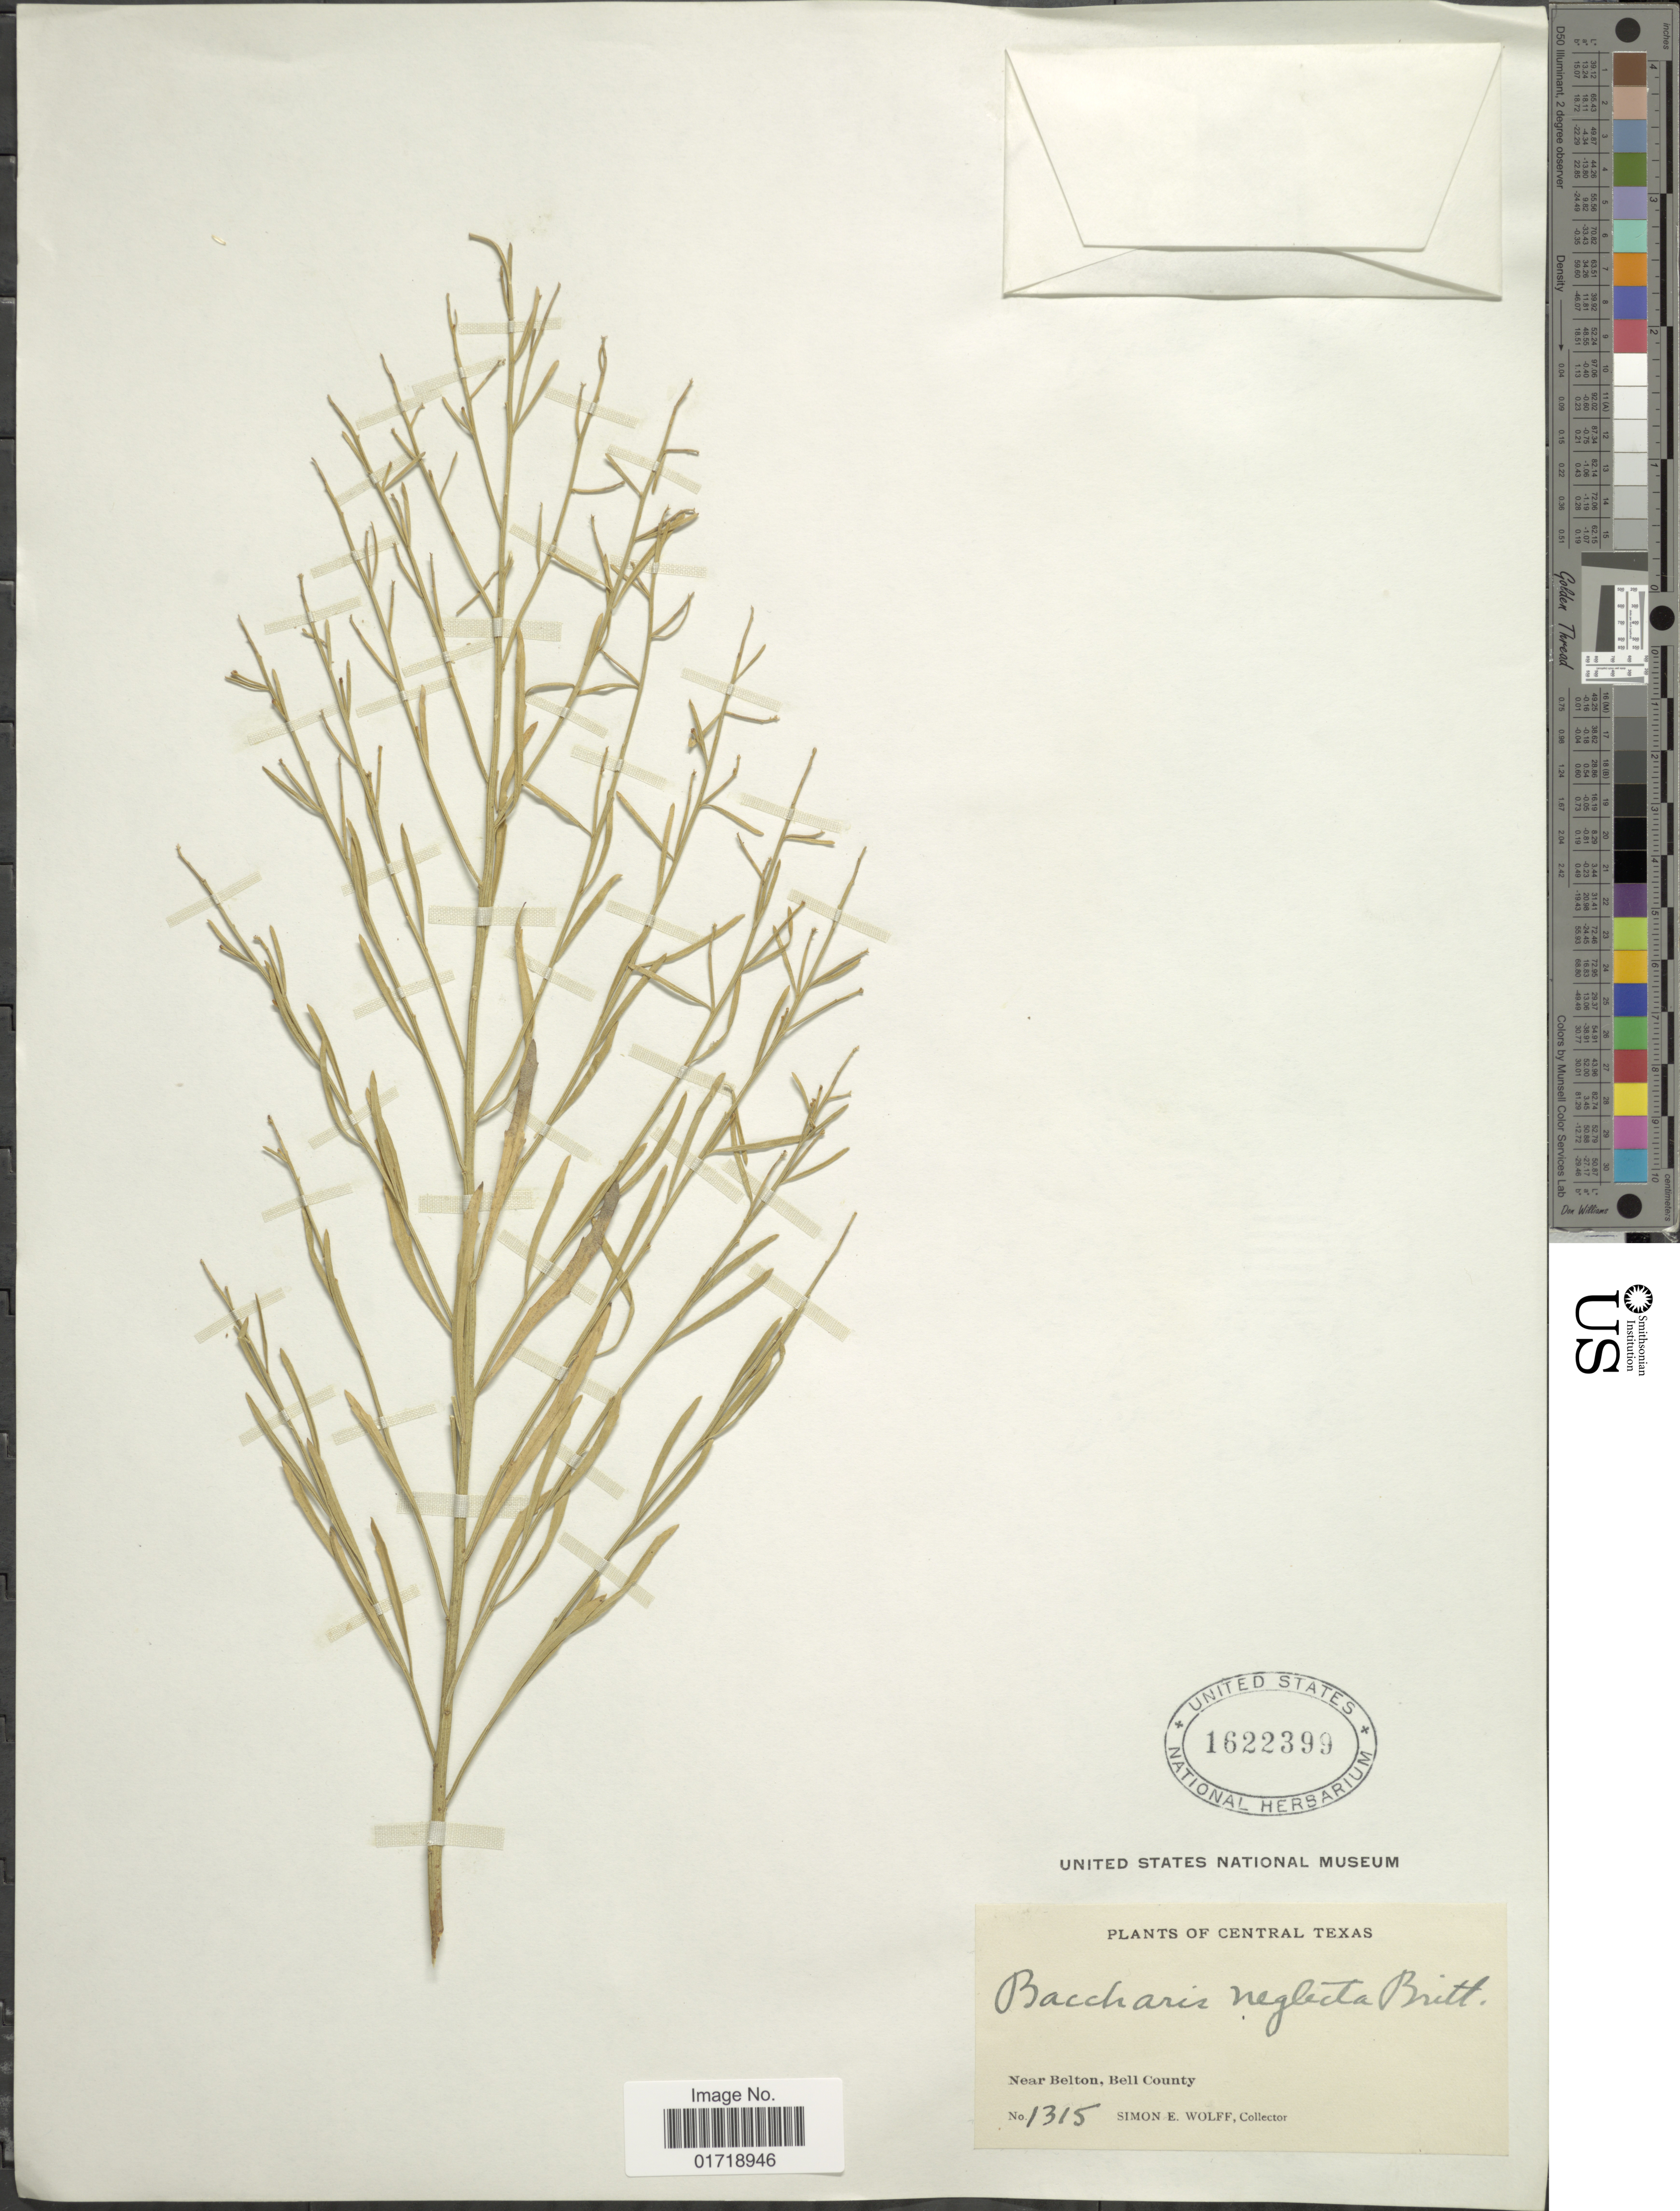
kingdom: Plantae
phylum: Tracheophyta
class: Magnoliopsida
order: Asterales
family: Asteraceae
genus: Baccharis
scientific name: Baccharis neglecta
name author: Britton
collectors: S. E. Wolff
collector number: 1315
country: United States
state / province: Texas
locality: Central Texas, near Belton, Bell County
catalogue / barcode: US 1622399